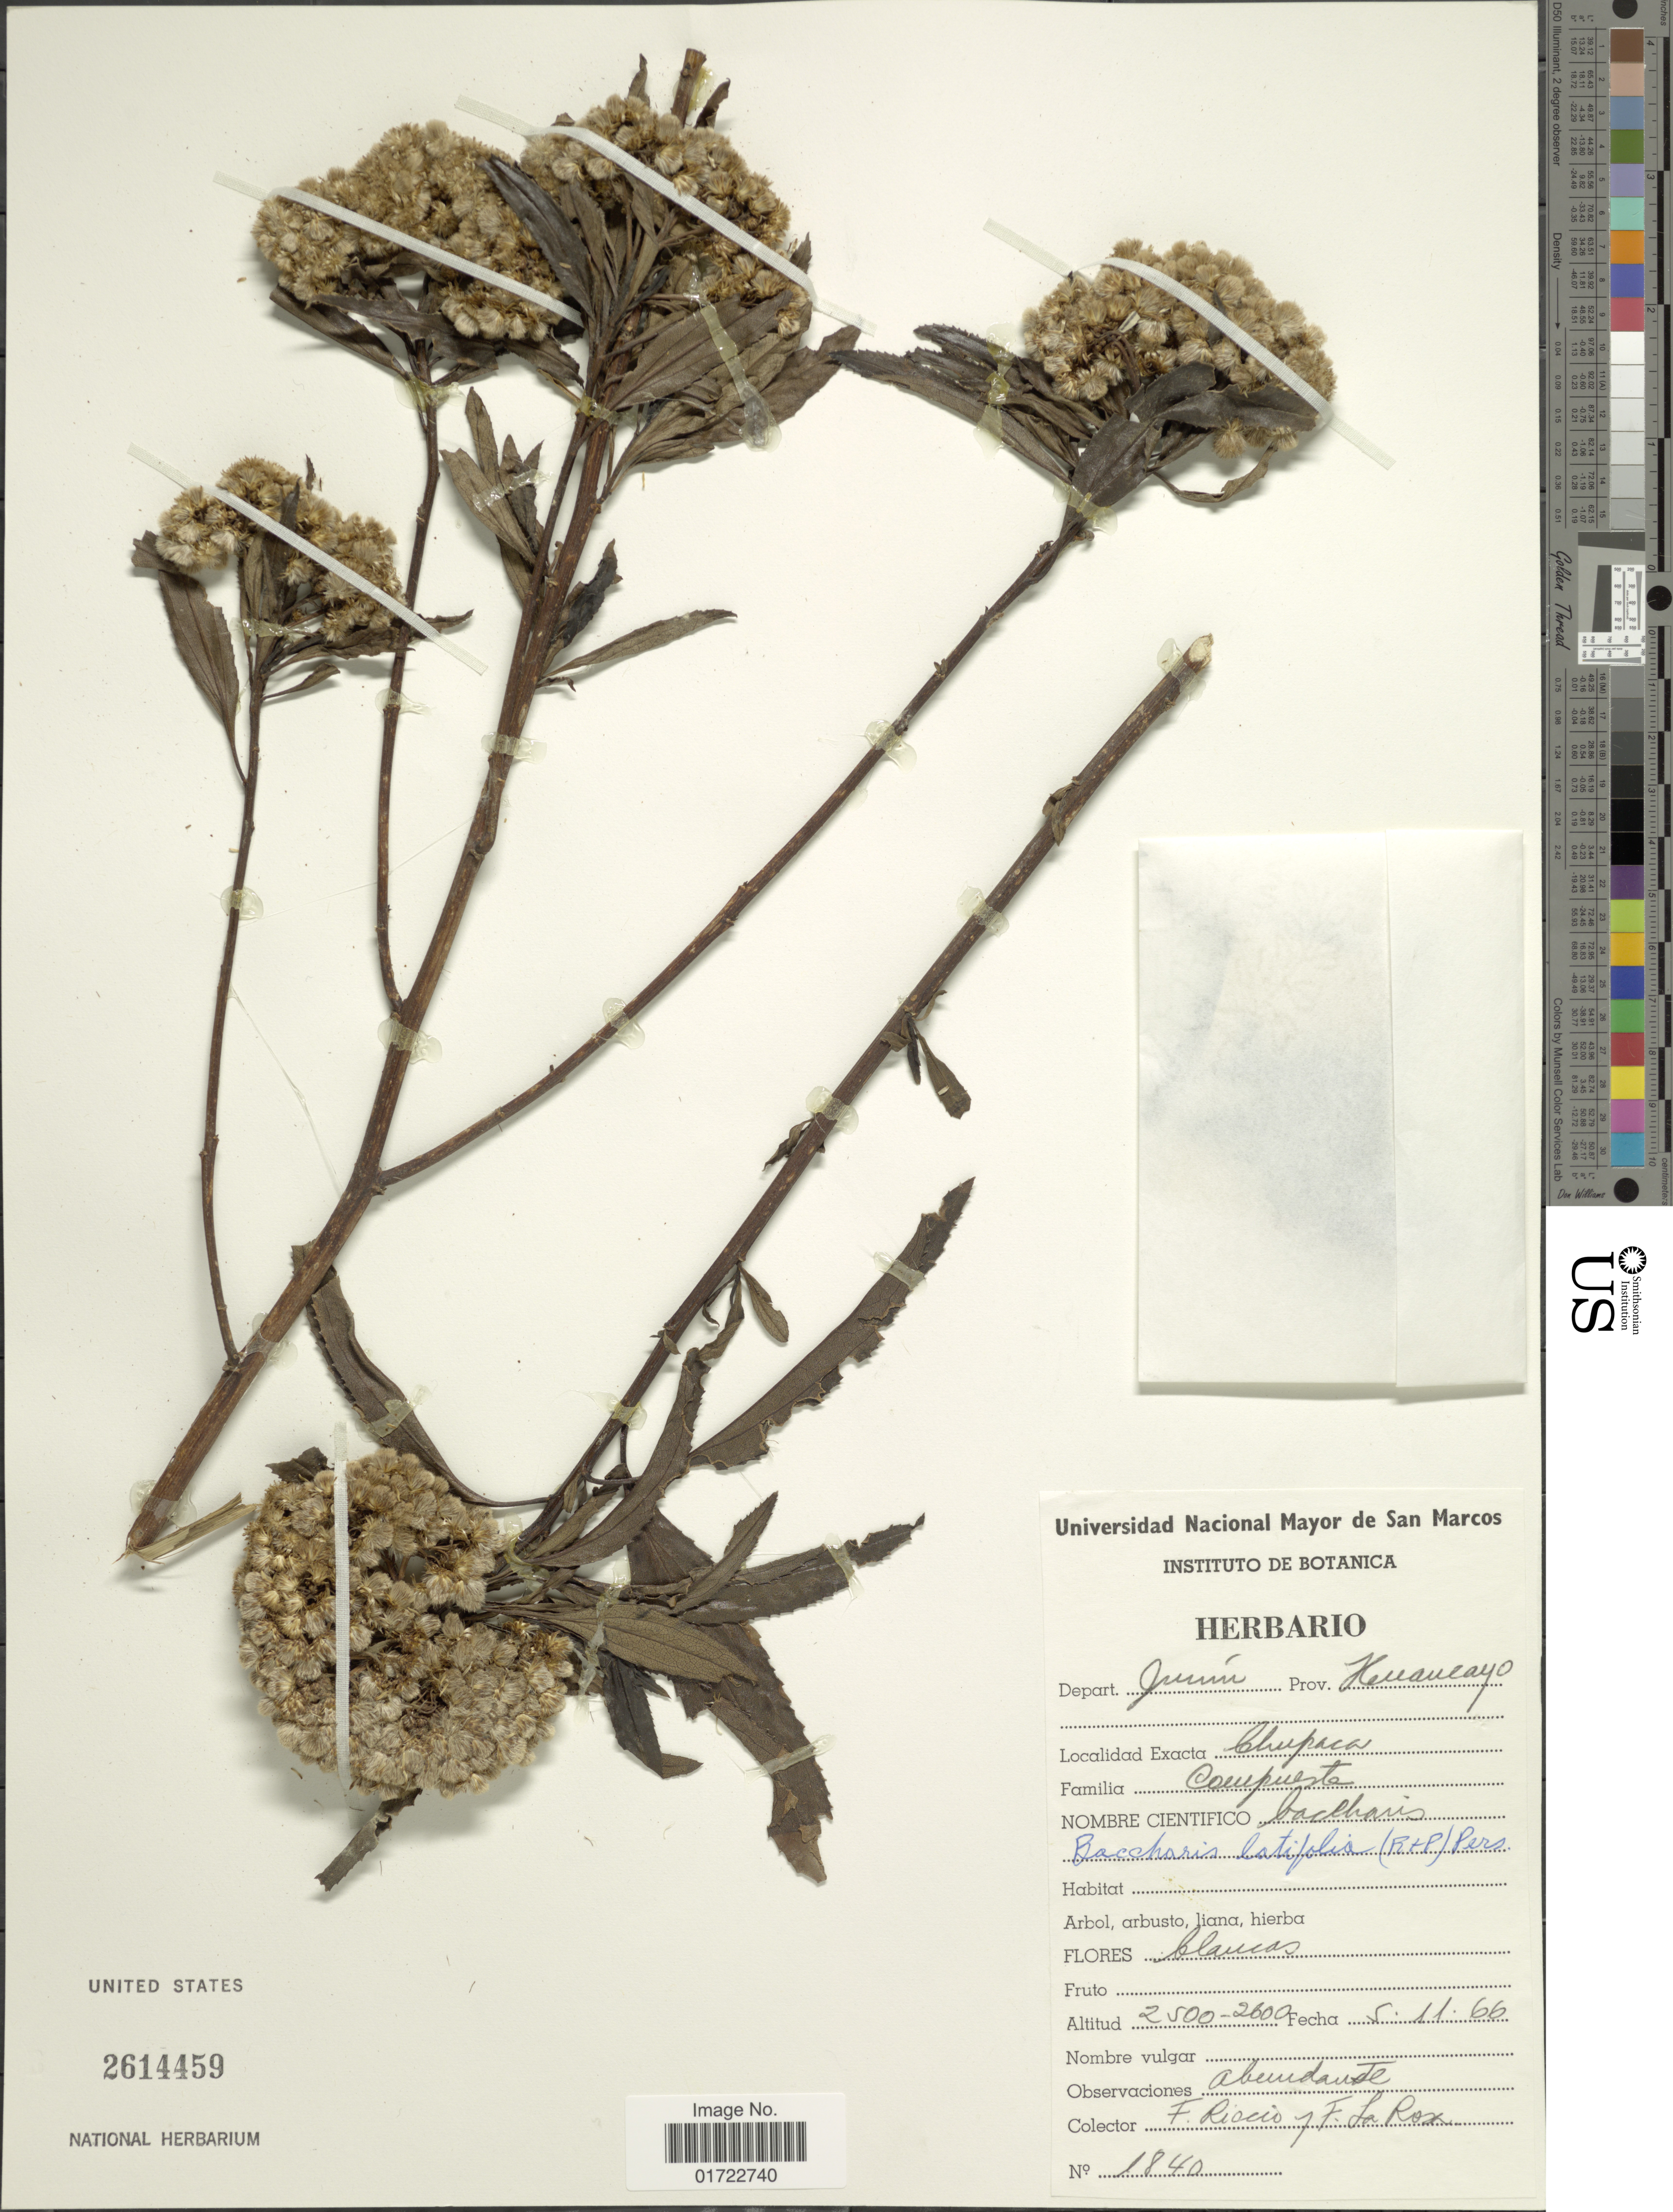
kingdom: Plantae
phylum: Tracheophyta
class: Magnoliopsida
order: Asterales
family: Asteraceae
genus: Baccharis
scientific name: Baccharis latifolia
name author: (Ruiz & Pav.) Pers.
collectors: F. Riccio & F. La Rosa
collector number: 1840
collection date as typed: Transcribed d/m/y: 5/11/66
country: Peru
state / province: Junín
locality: Depart. Junin, Prov. Huanacayo, Chupaca.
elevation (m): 2500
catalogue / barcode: US 2614459